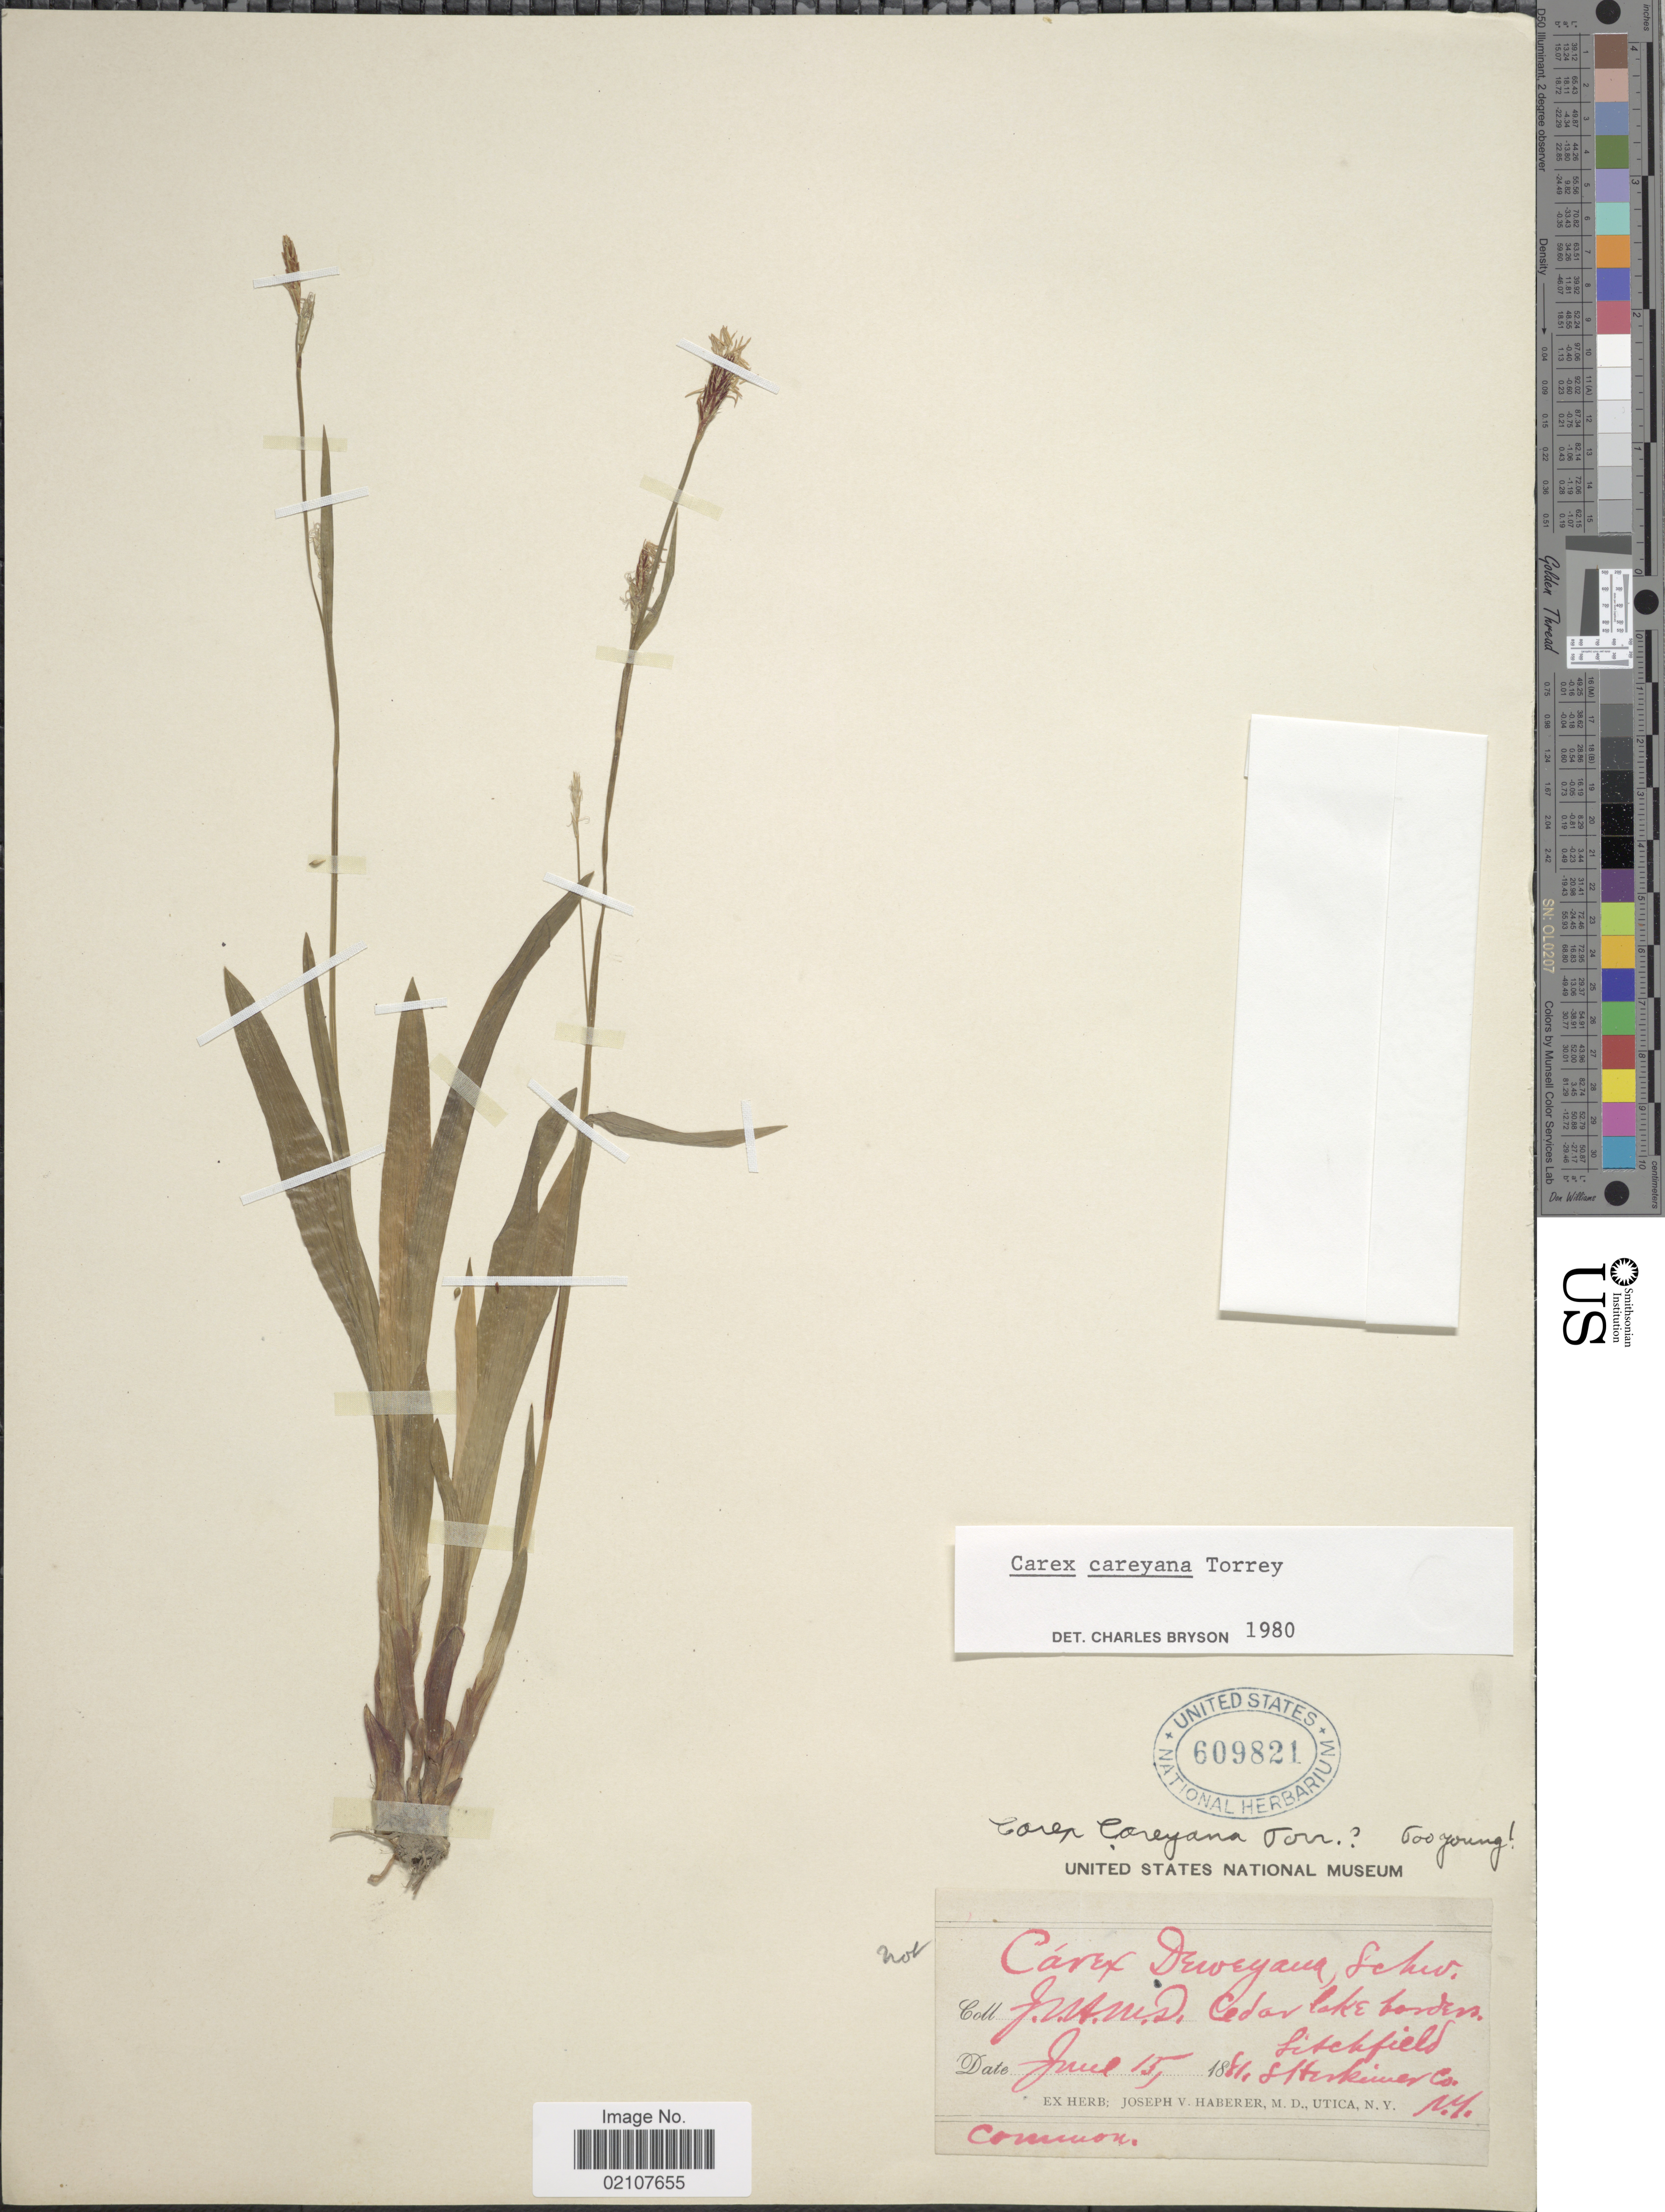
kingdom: Plantae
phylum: Tracheophyta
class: Liliopsida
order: Poales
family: Cyperaceae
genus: Carex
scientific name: Carex careyana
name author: Torr. ex Dewey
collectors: J. V. Haberer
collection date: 1881-06-15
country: United States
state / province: New York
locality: Cedar lake borders Litchfield Herkimer Co.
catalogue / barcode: US 609821